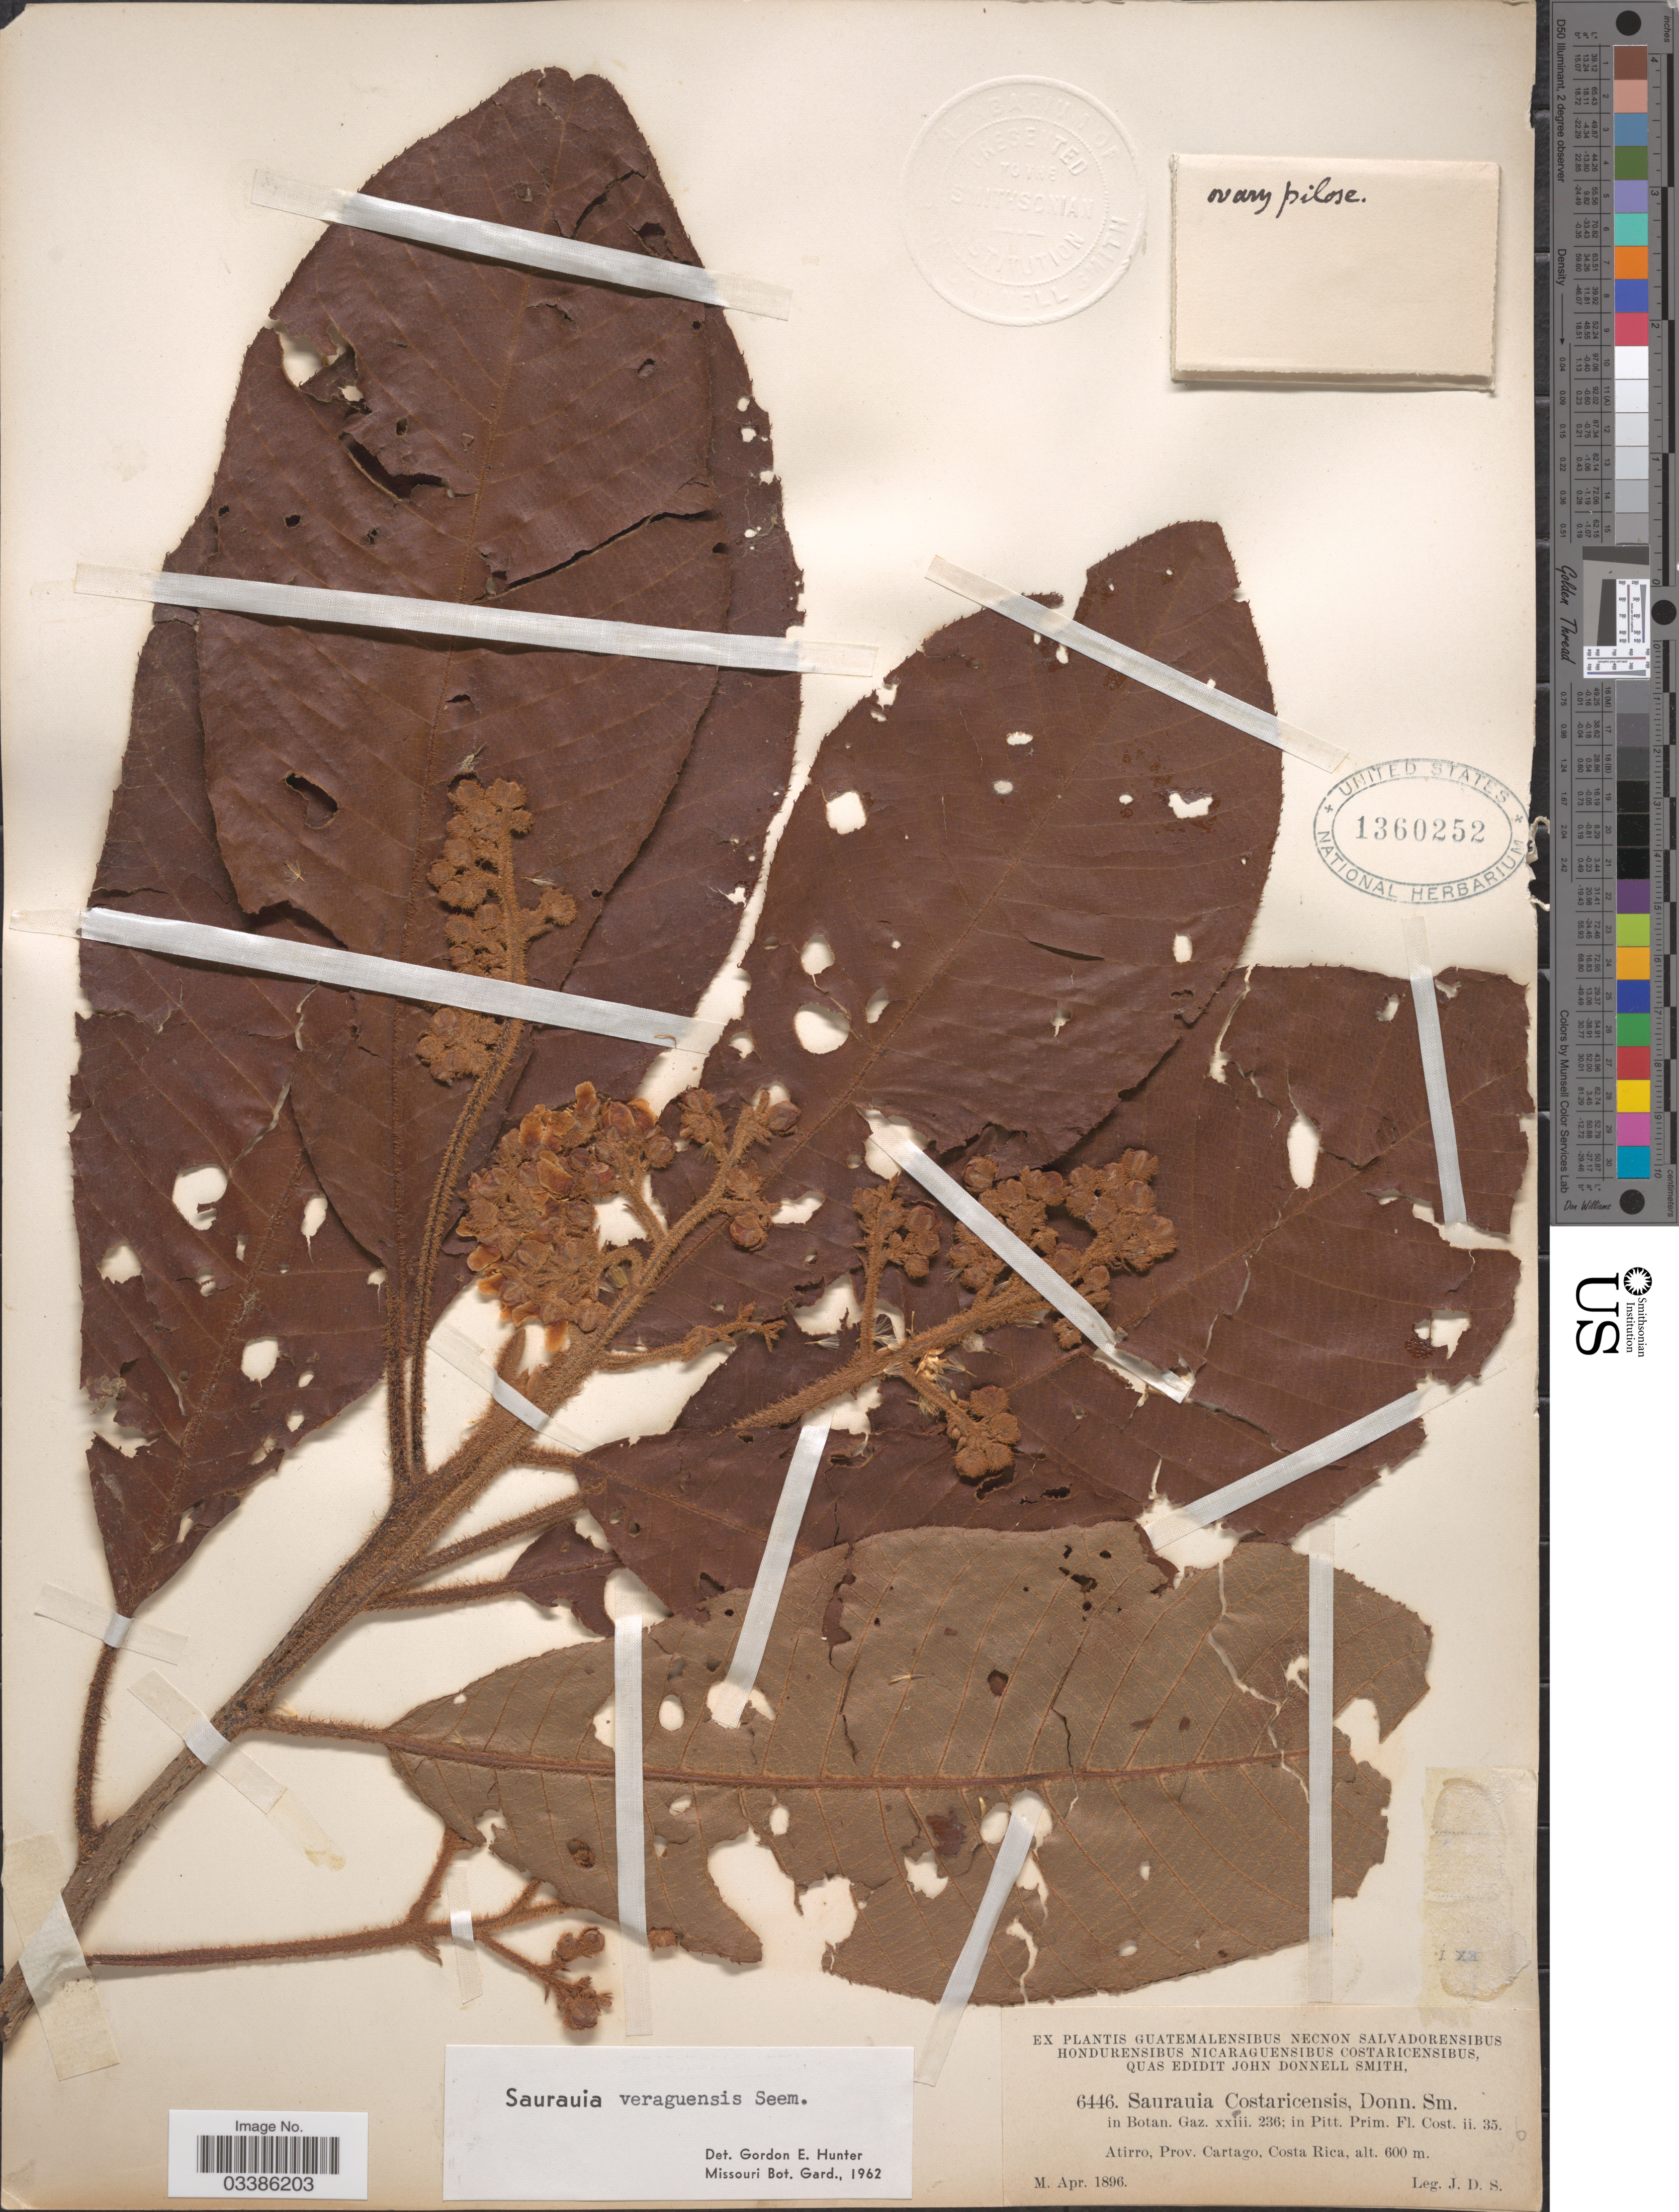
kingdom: Plantae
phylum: Tracheophyta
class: Magnoliopsida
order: Ericales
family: Actinidiaceae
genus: Saurauia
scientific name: Saurauia veraguasensis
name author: Seem.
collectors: J. Donnell Smith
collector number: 6446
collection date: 1896-04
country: Costa Rica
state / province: Cartago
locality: Atirro.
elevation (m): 600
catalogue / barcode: US 1360252